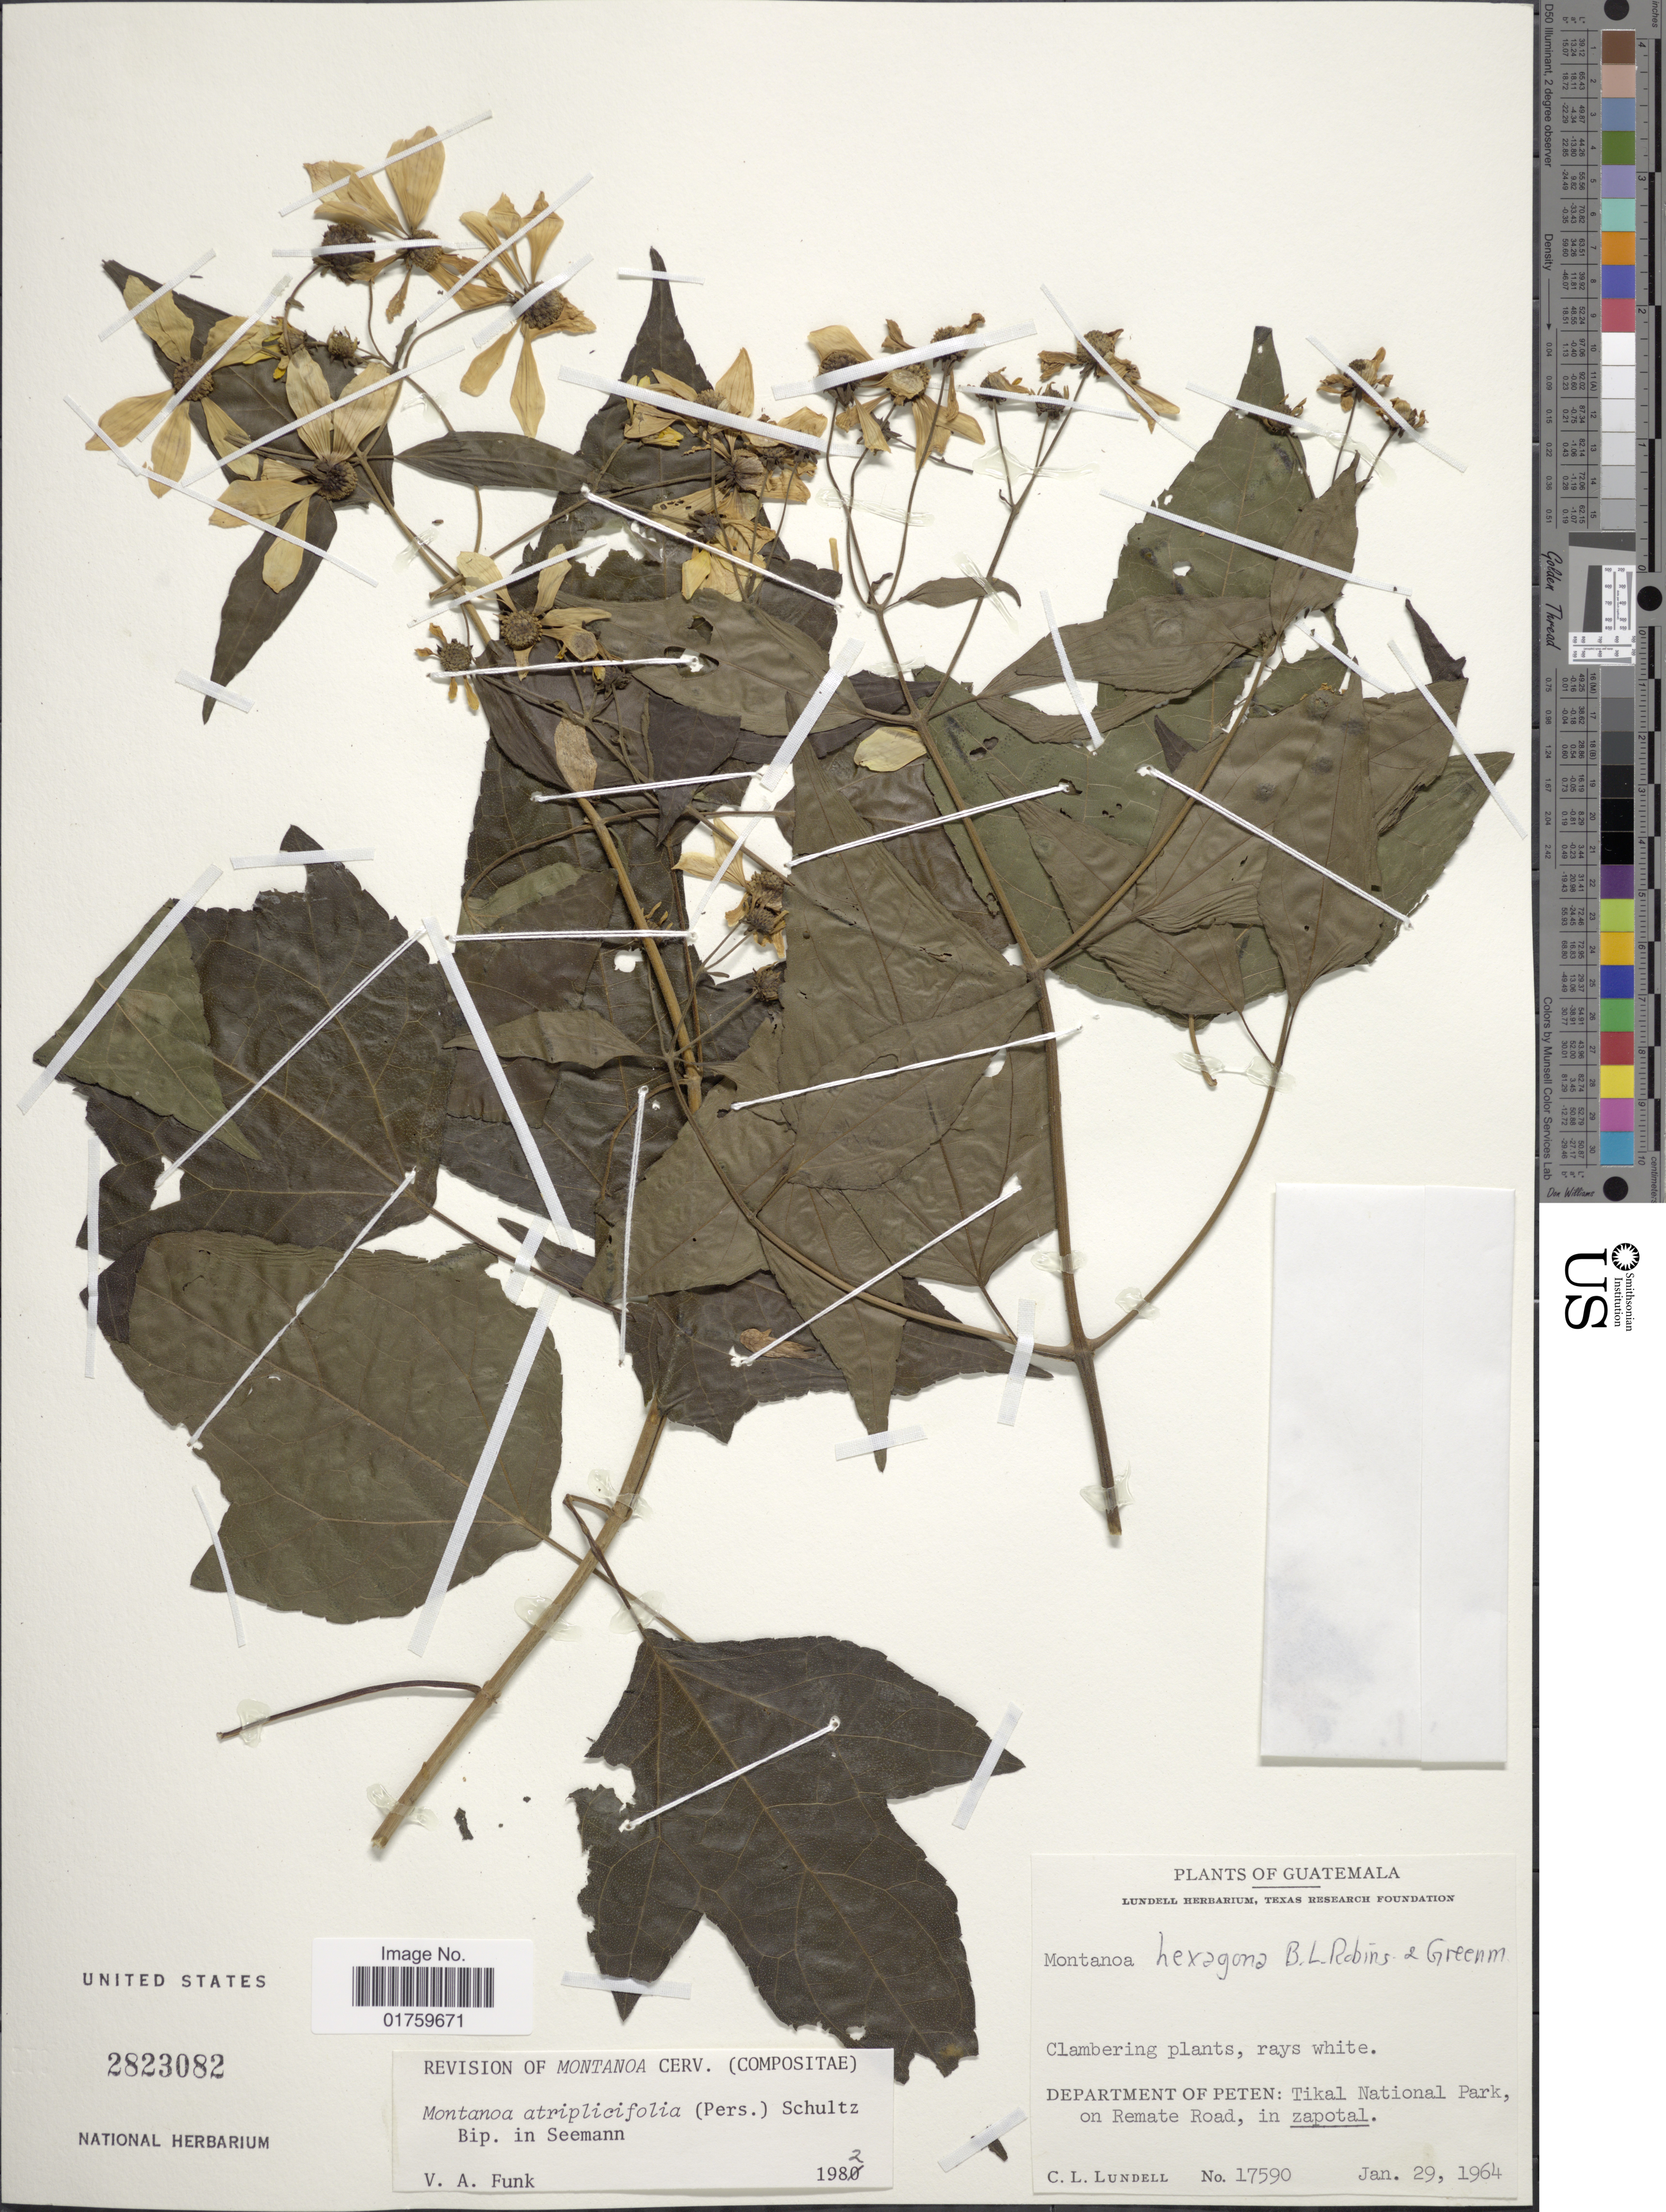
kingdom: Plantae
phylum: Tracheophyta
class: Magnoliopsida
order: Asterales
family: Asteraceae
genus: Montanoa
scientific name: Montanoa atriplicifolia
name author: (Pers.) Sch. Bip.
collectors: C. L. Lundell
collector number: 17590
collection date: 1964-01-29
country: Guatemala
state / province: El Petén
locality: Tikal National Park, on Remate Road, in zapotal.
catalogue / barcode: US 2823082